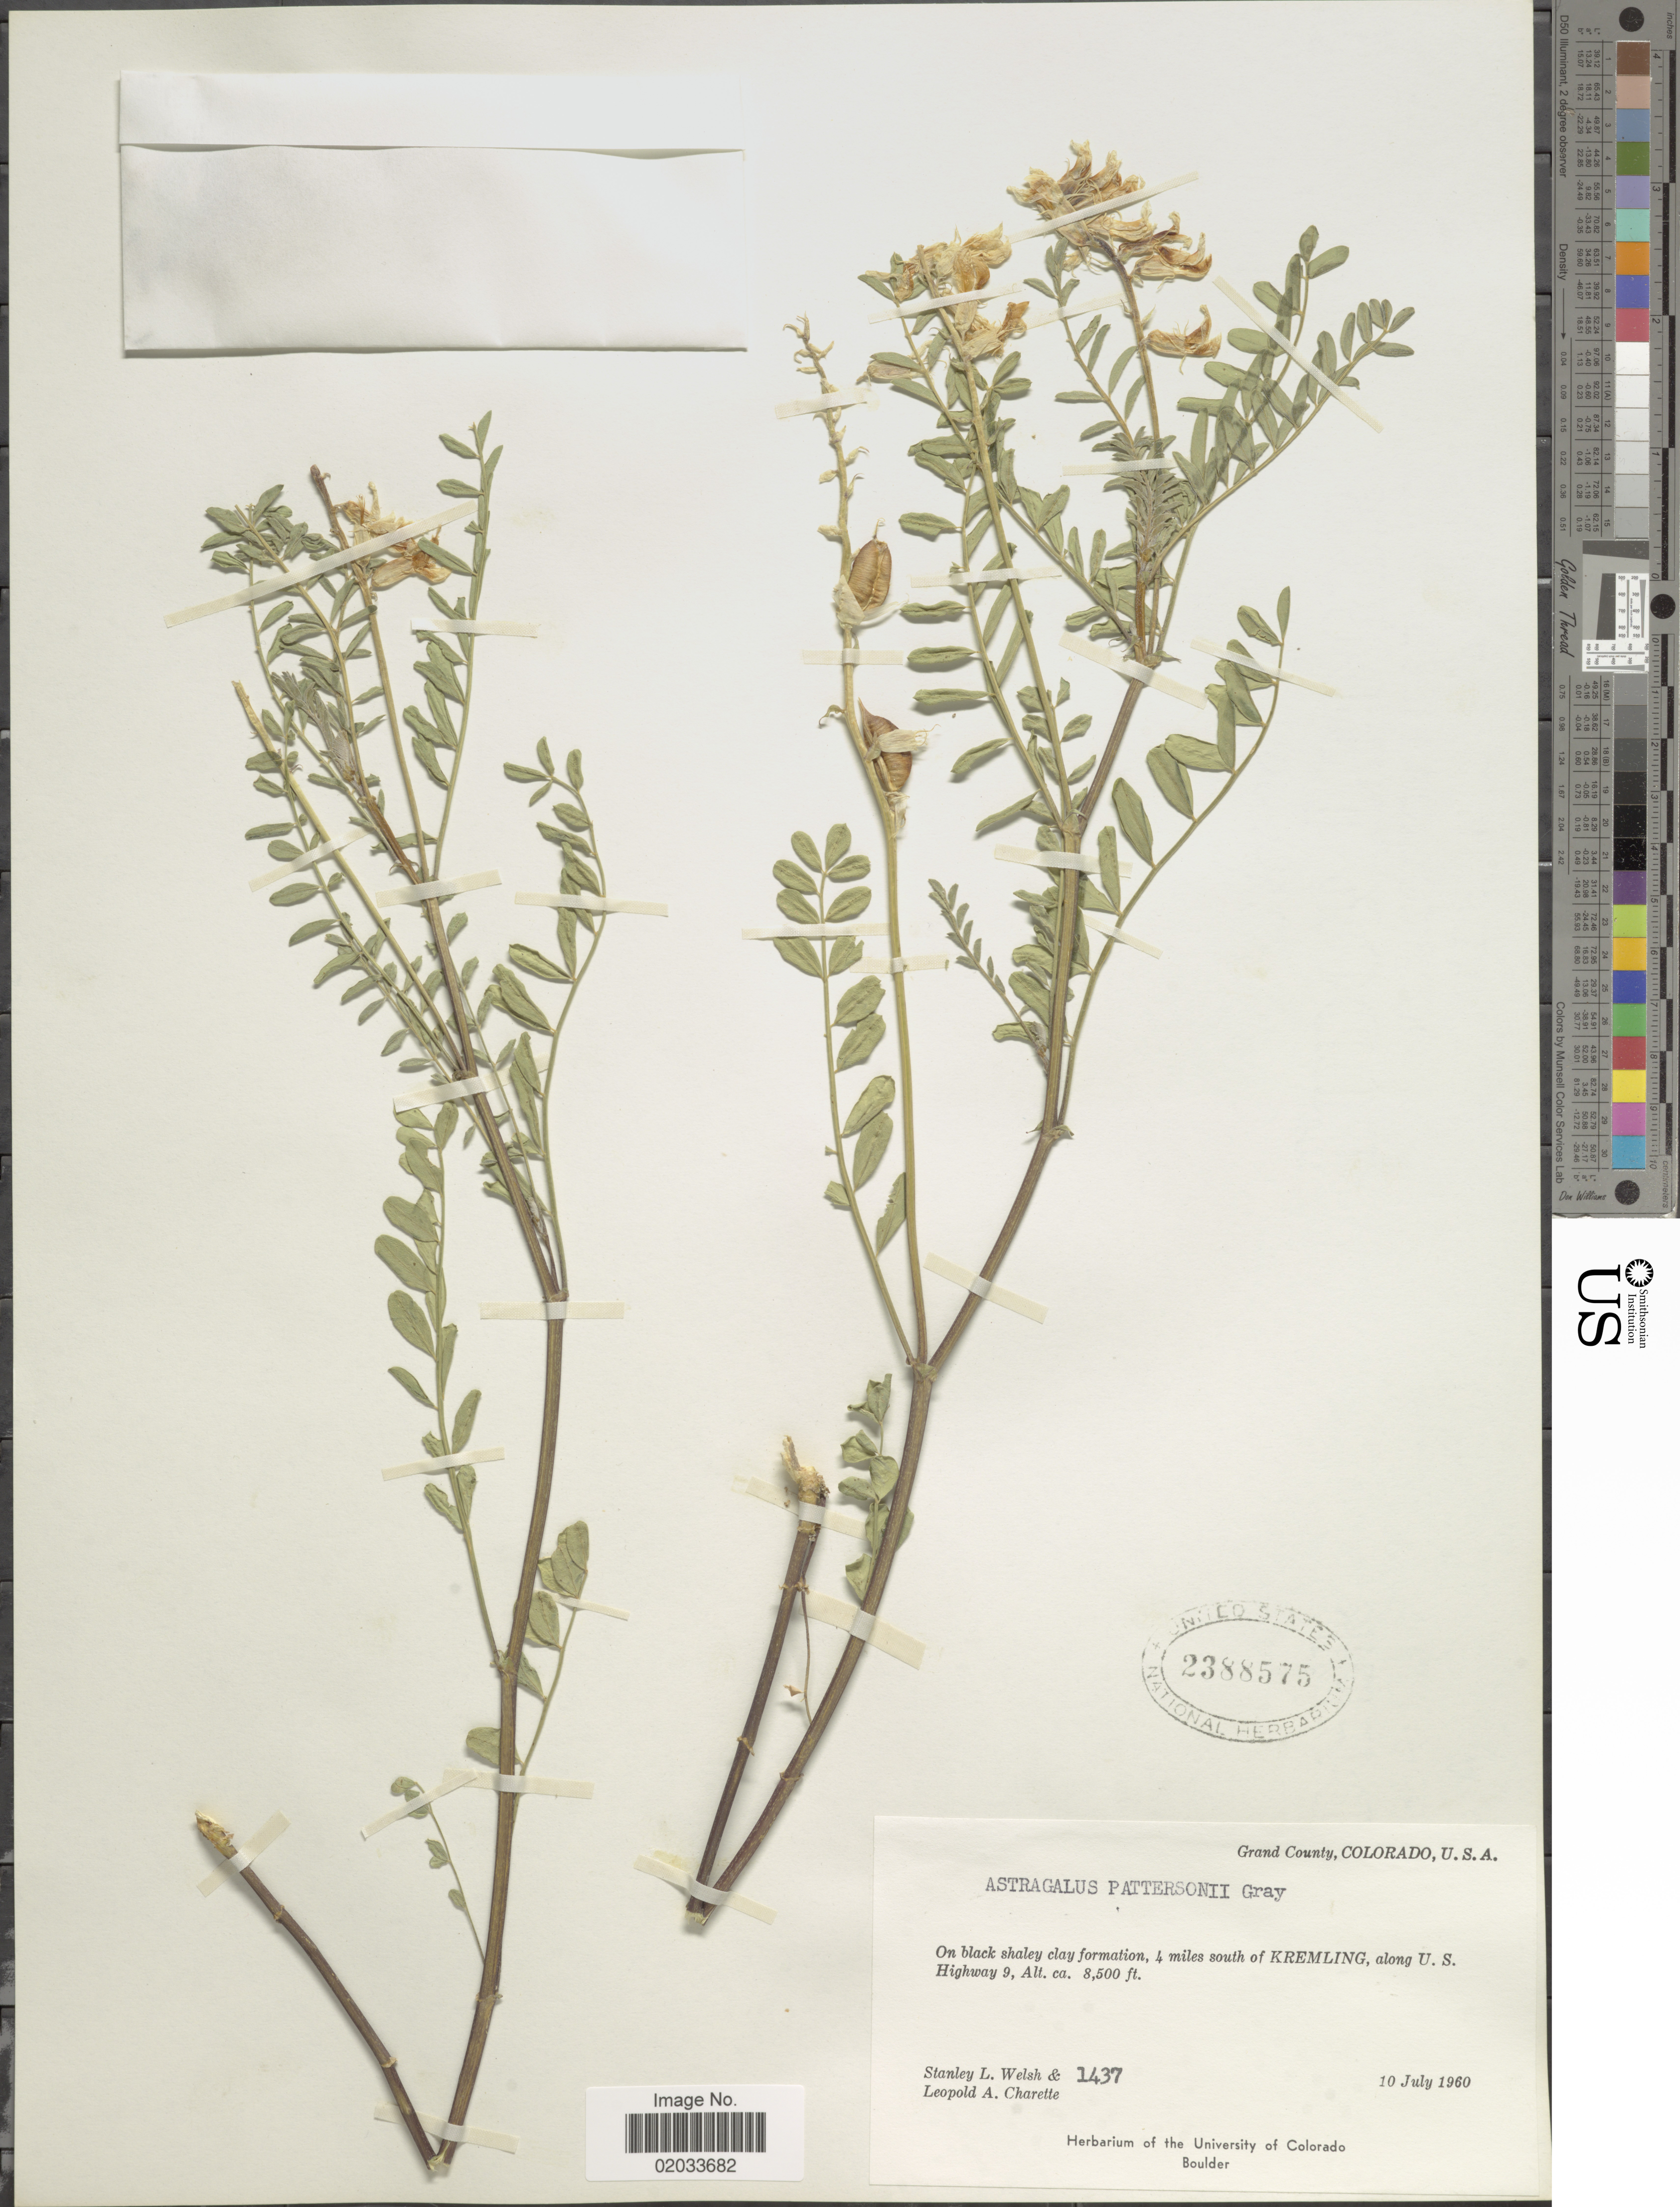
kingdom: Plantae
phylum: Tracheophyta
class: Magnoliopsida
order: Fabales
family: Fabaceae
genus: Astragalus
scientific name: Astragalus pattersonii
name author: (A. Gray) A. Gray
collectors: S. Welsh & L. A. Charette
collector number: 1437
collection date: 1960-07-10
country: United States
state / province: Colorado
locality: Grand County, On black shaley clay formation, 4 miles south of Kremling, along U.S. Highway 9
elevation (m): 2591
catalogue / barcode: US 2388575